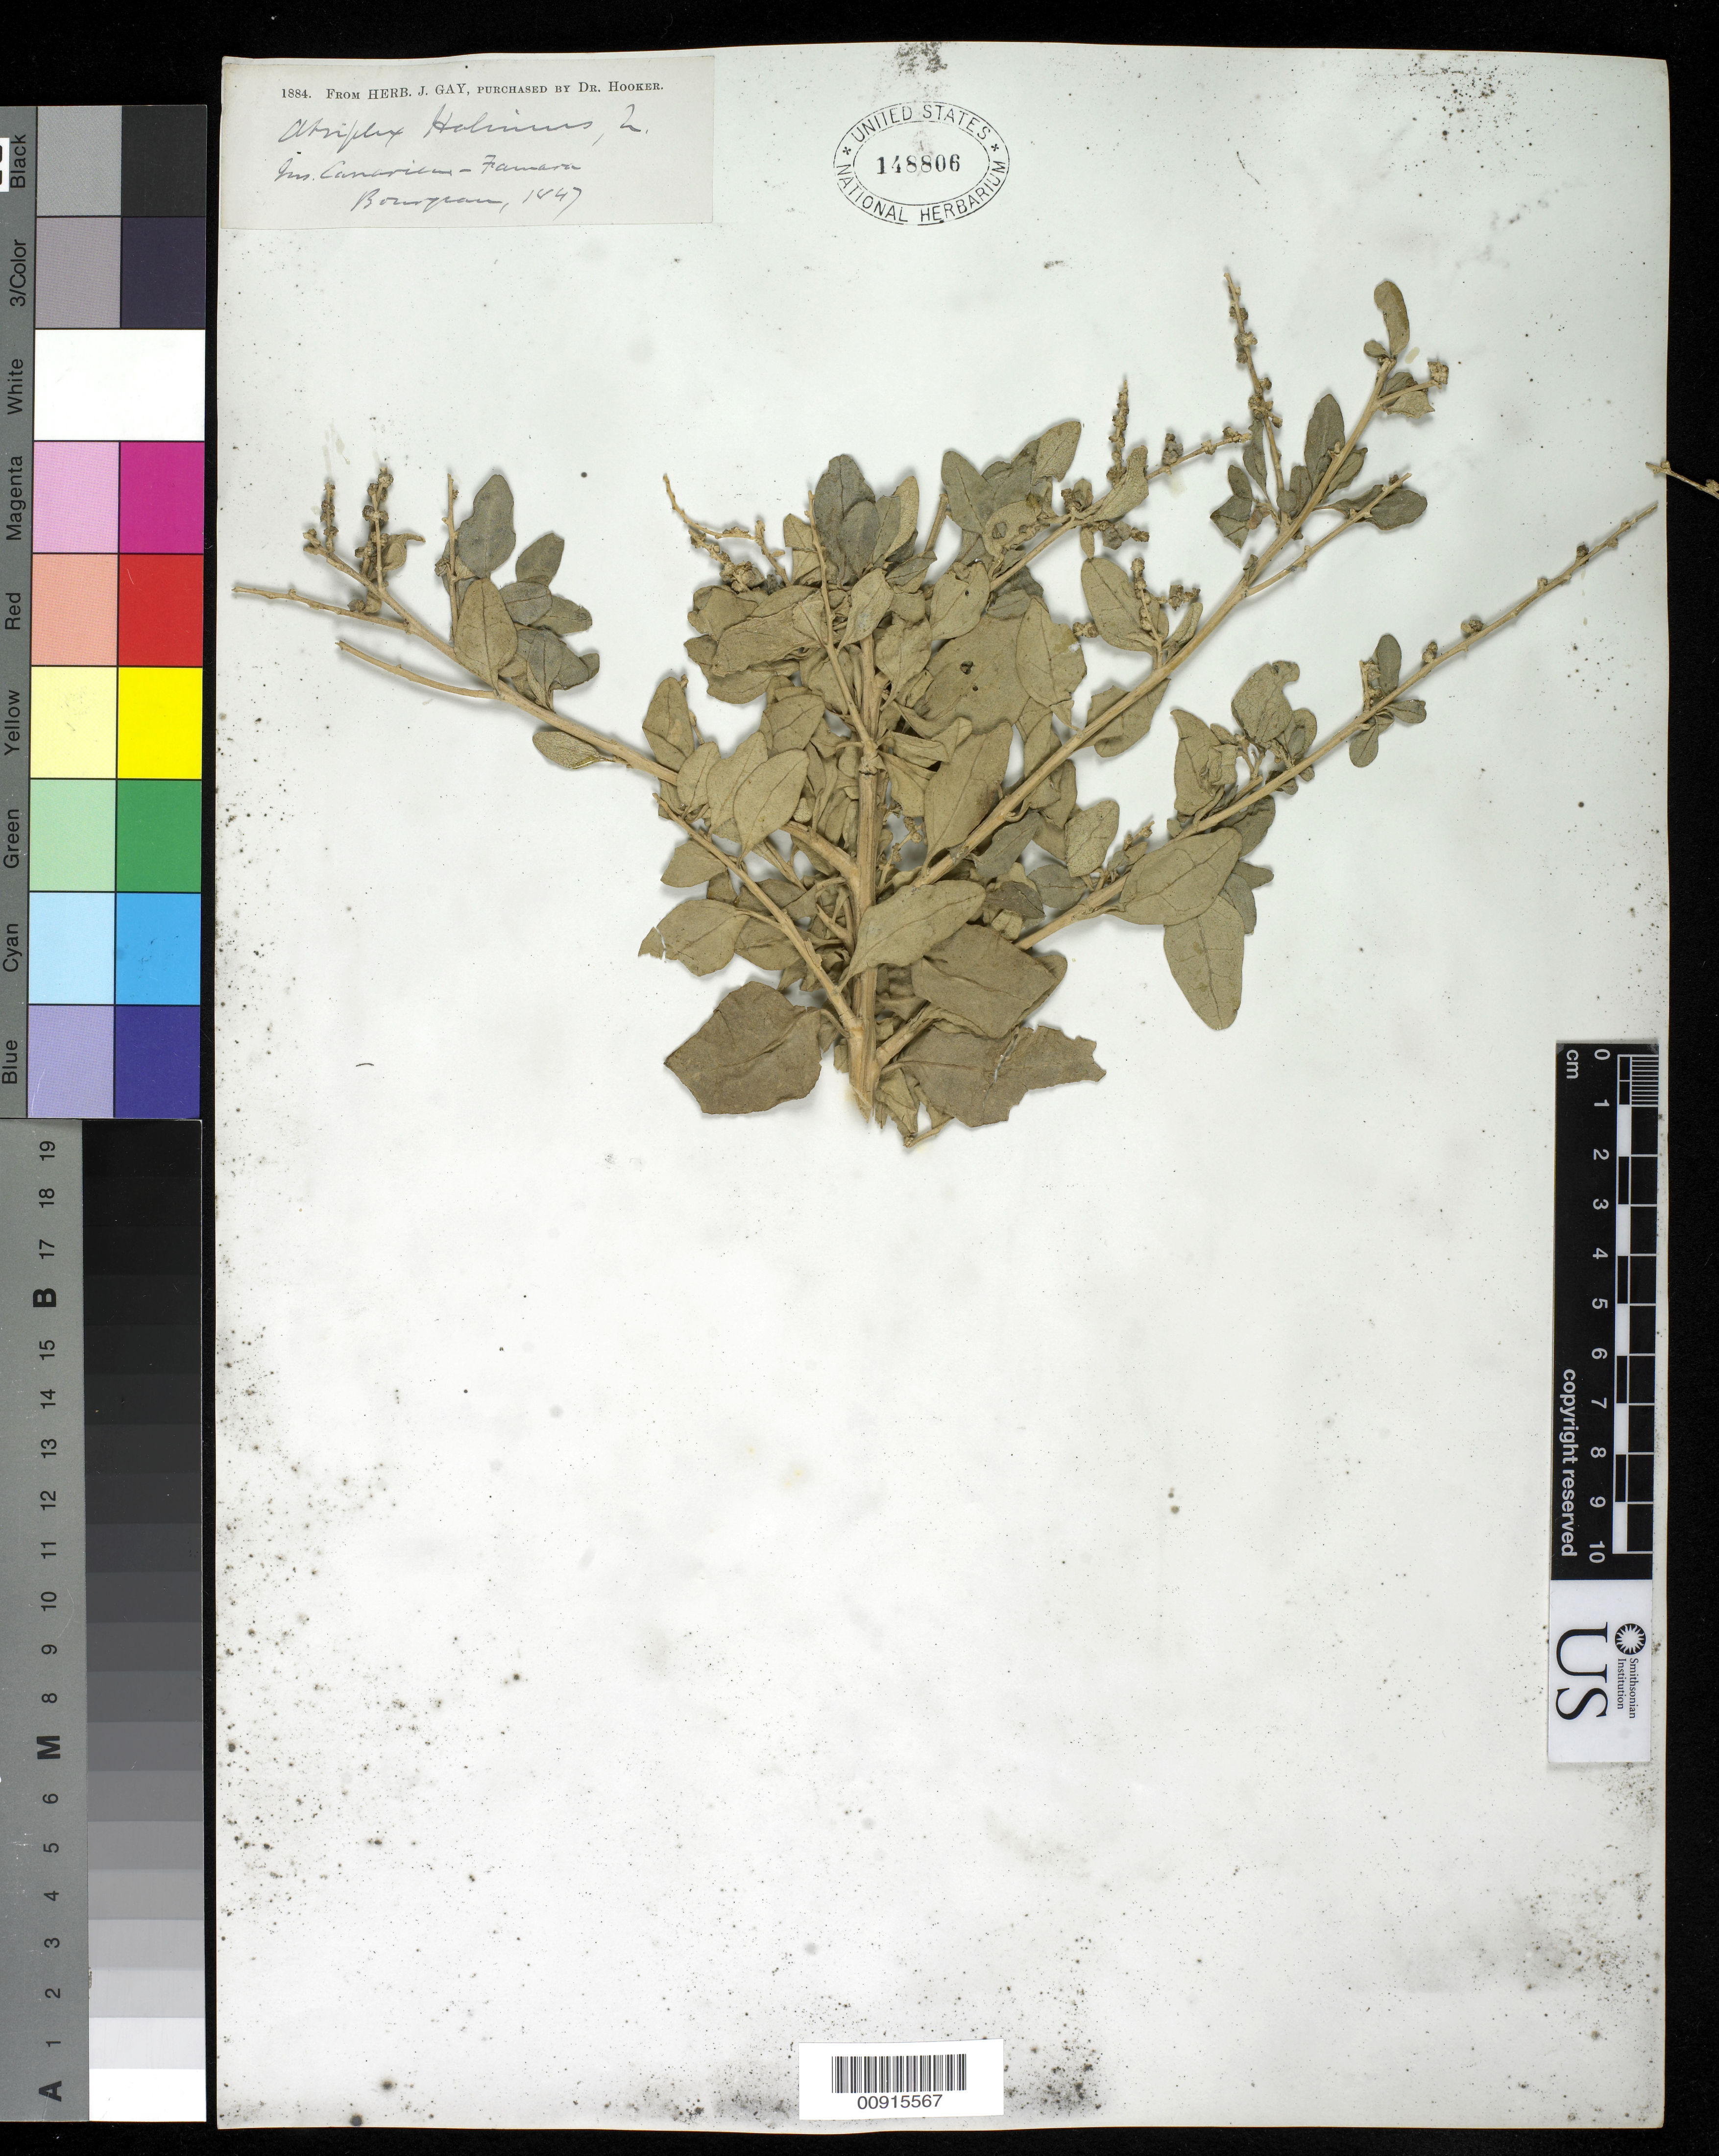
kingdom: Plantae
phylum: Tracheophyta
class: Magnoliopsida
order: Caryophyllales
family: Amaranthaceae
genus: Atriplex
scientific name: Atriplex halimus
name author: L.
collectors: ex herb. J. Gay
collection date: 1847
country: France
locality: Bourgogne (?)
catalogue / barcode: US 148806